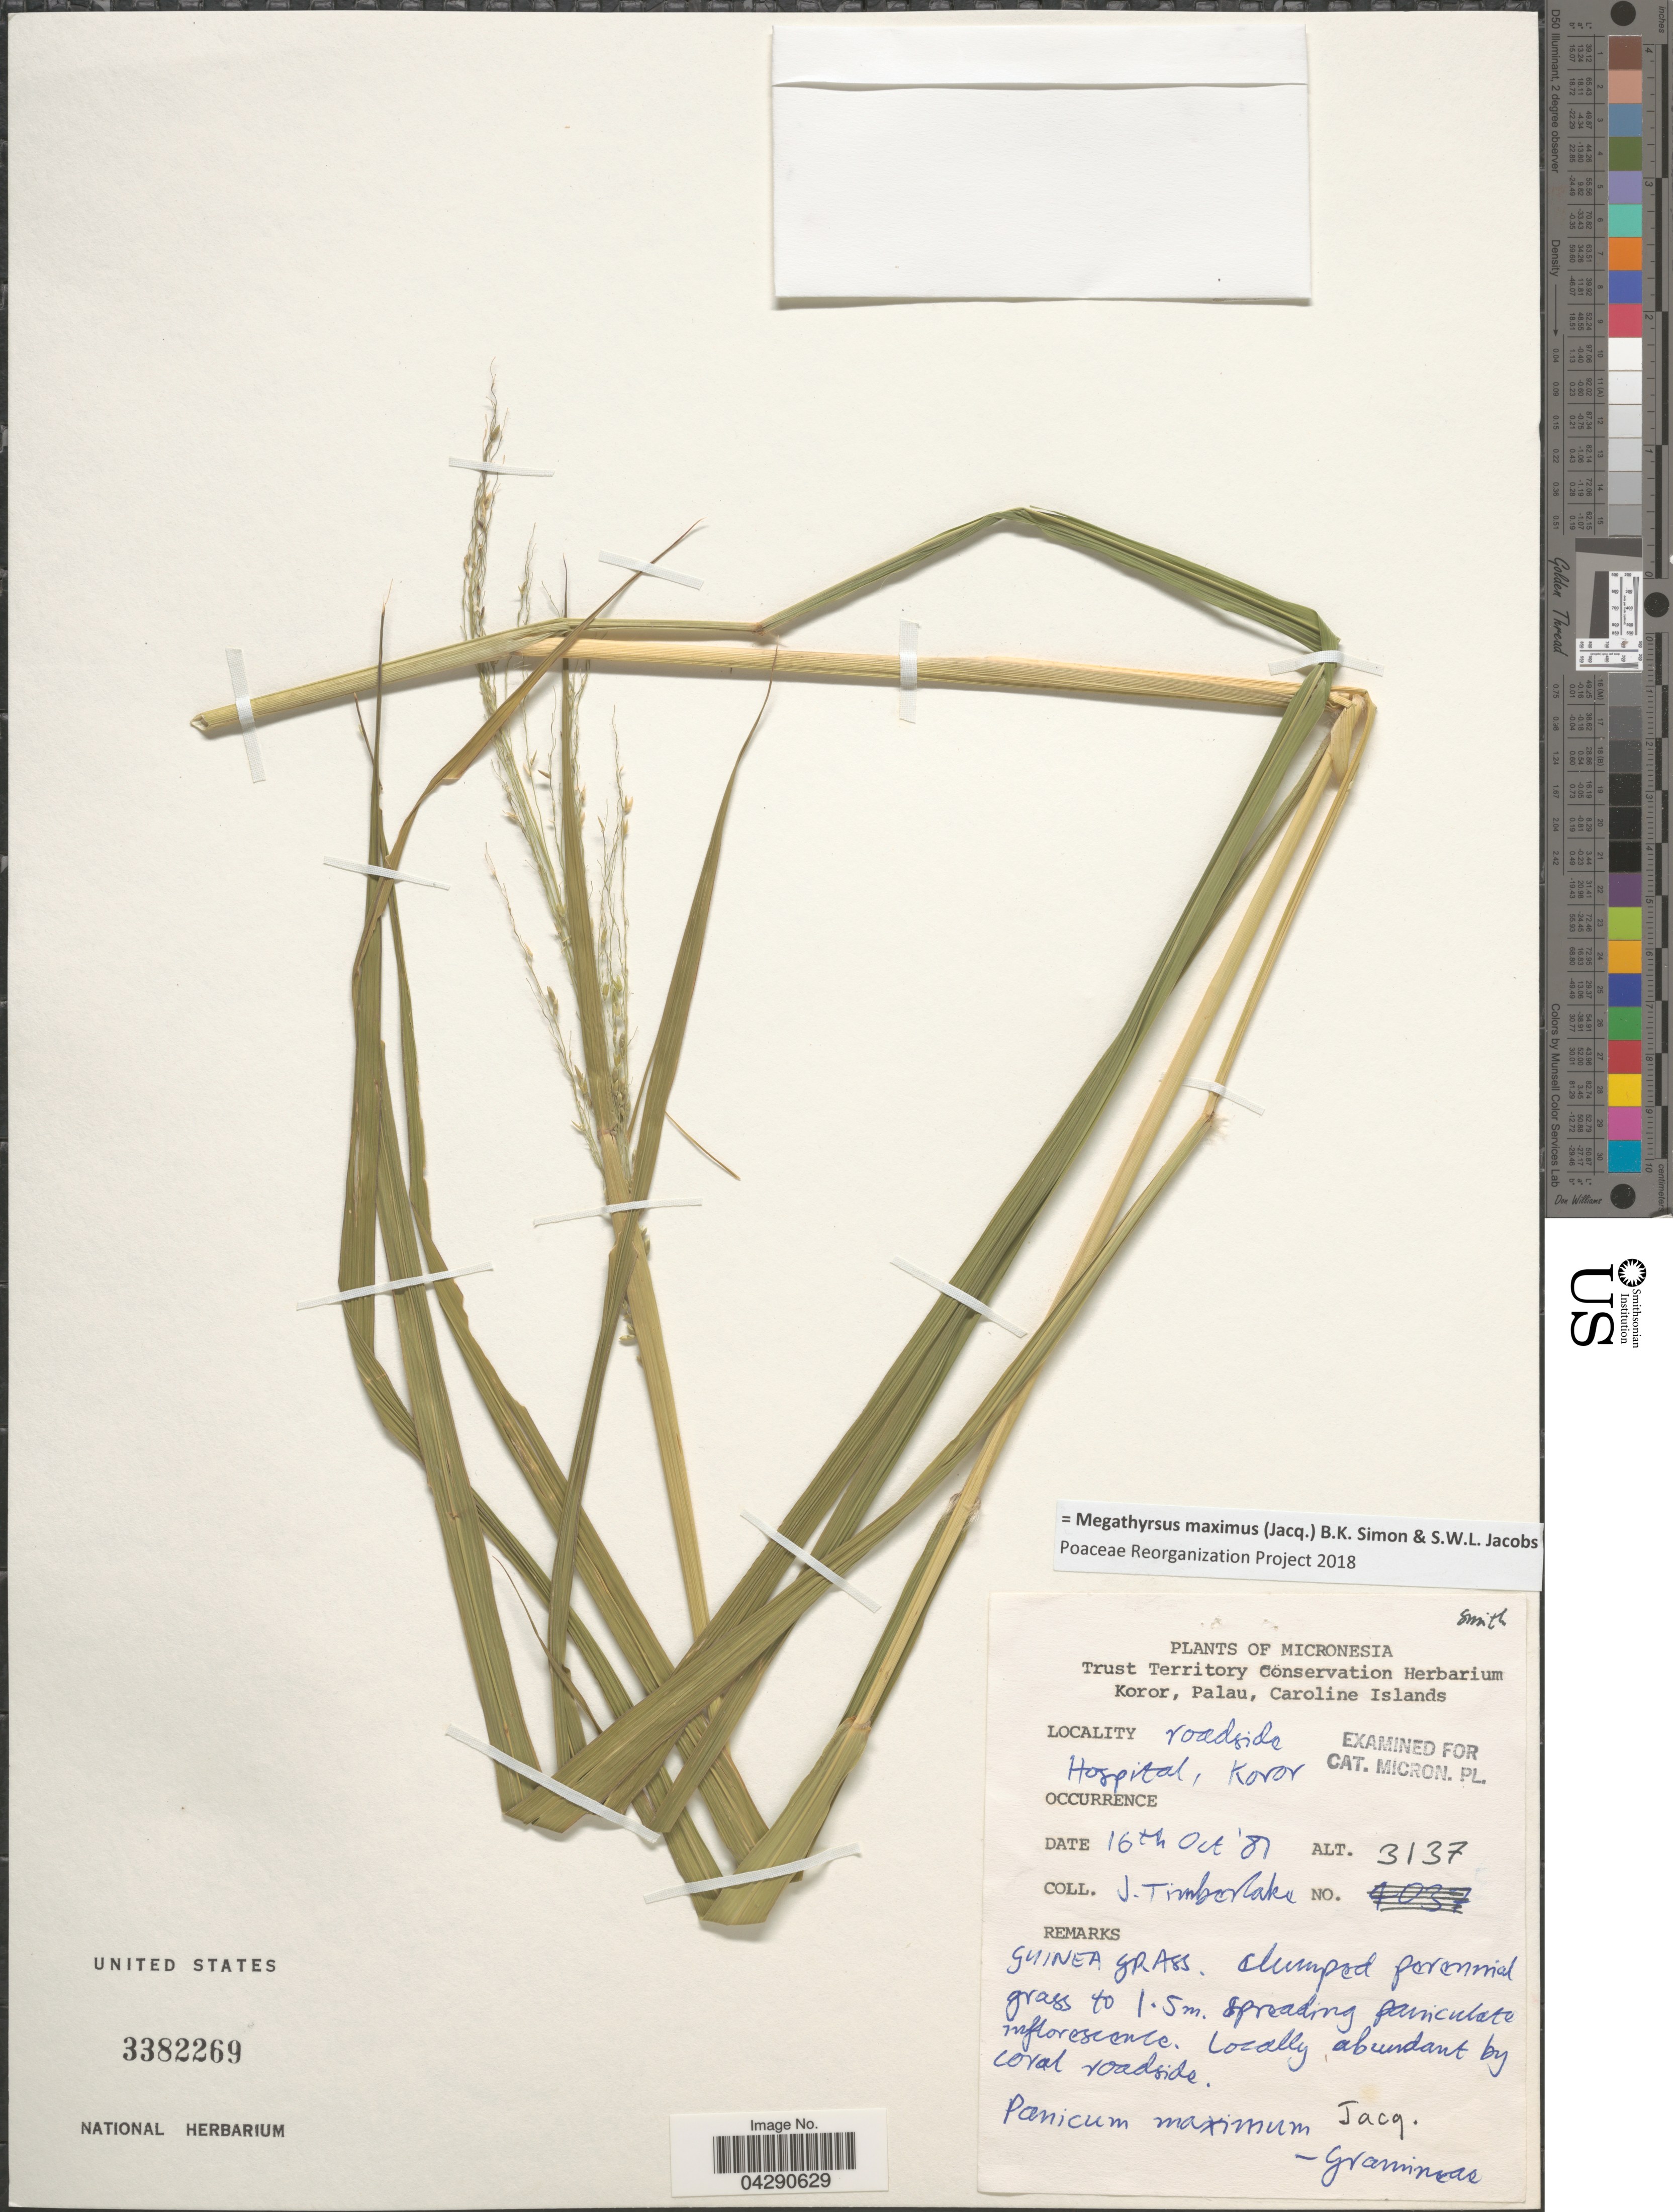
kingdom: Plantae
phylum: Tracheophyta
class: Liliopsida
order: Poales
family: Poaceae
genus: Megathyrsus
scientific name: Megathyrsus maximus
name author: (Jacq.) B.K. Simon & S.W.L. Jacobs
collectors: J. Timberlake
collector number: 3137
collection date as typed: Transcribed d/m/y: 16/10/81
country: Palau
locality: Roadside Hospital, Koror.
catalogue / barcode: US 3382269